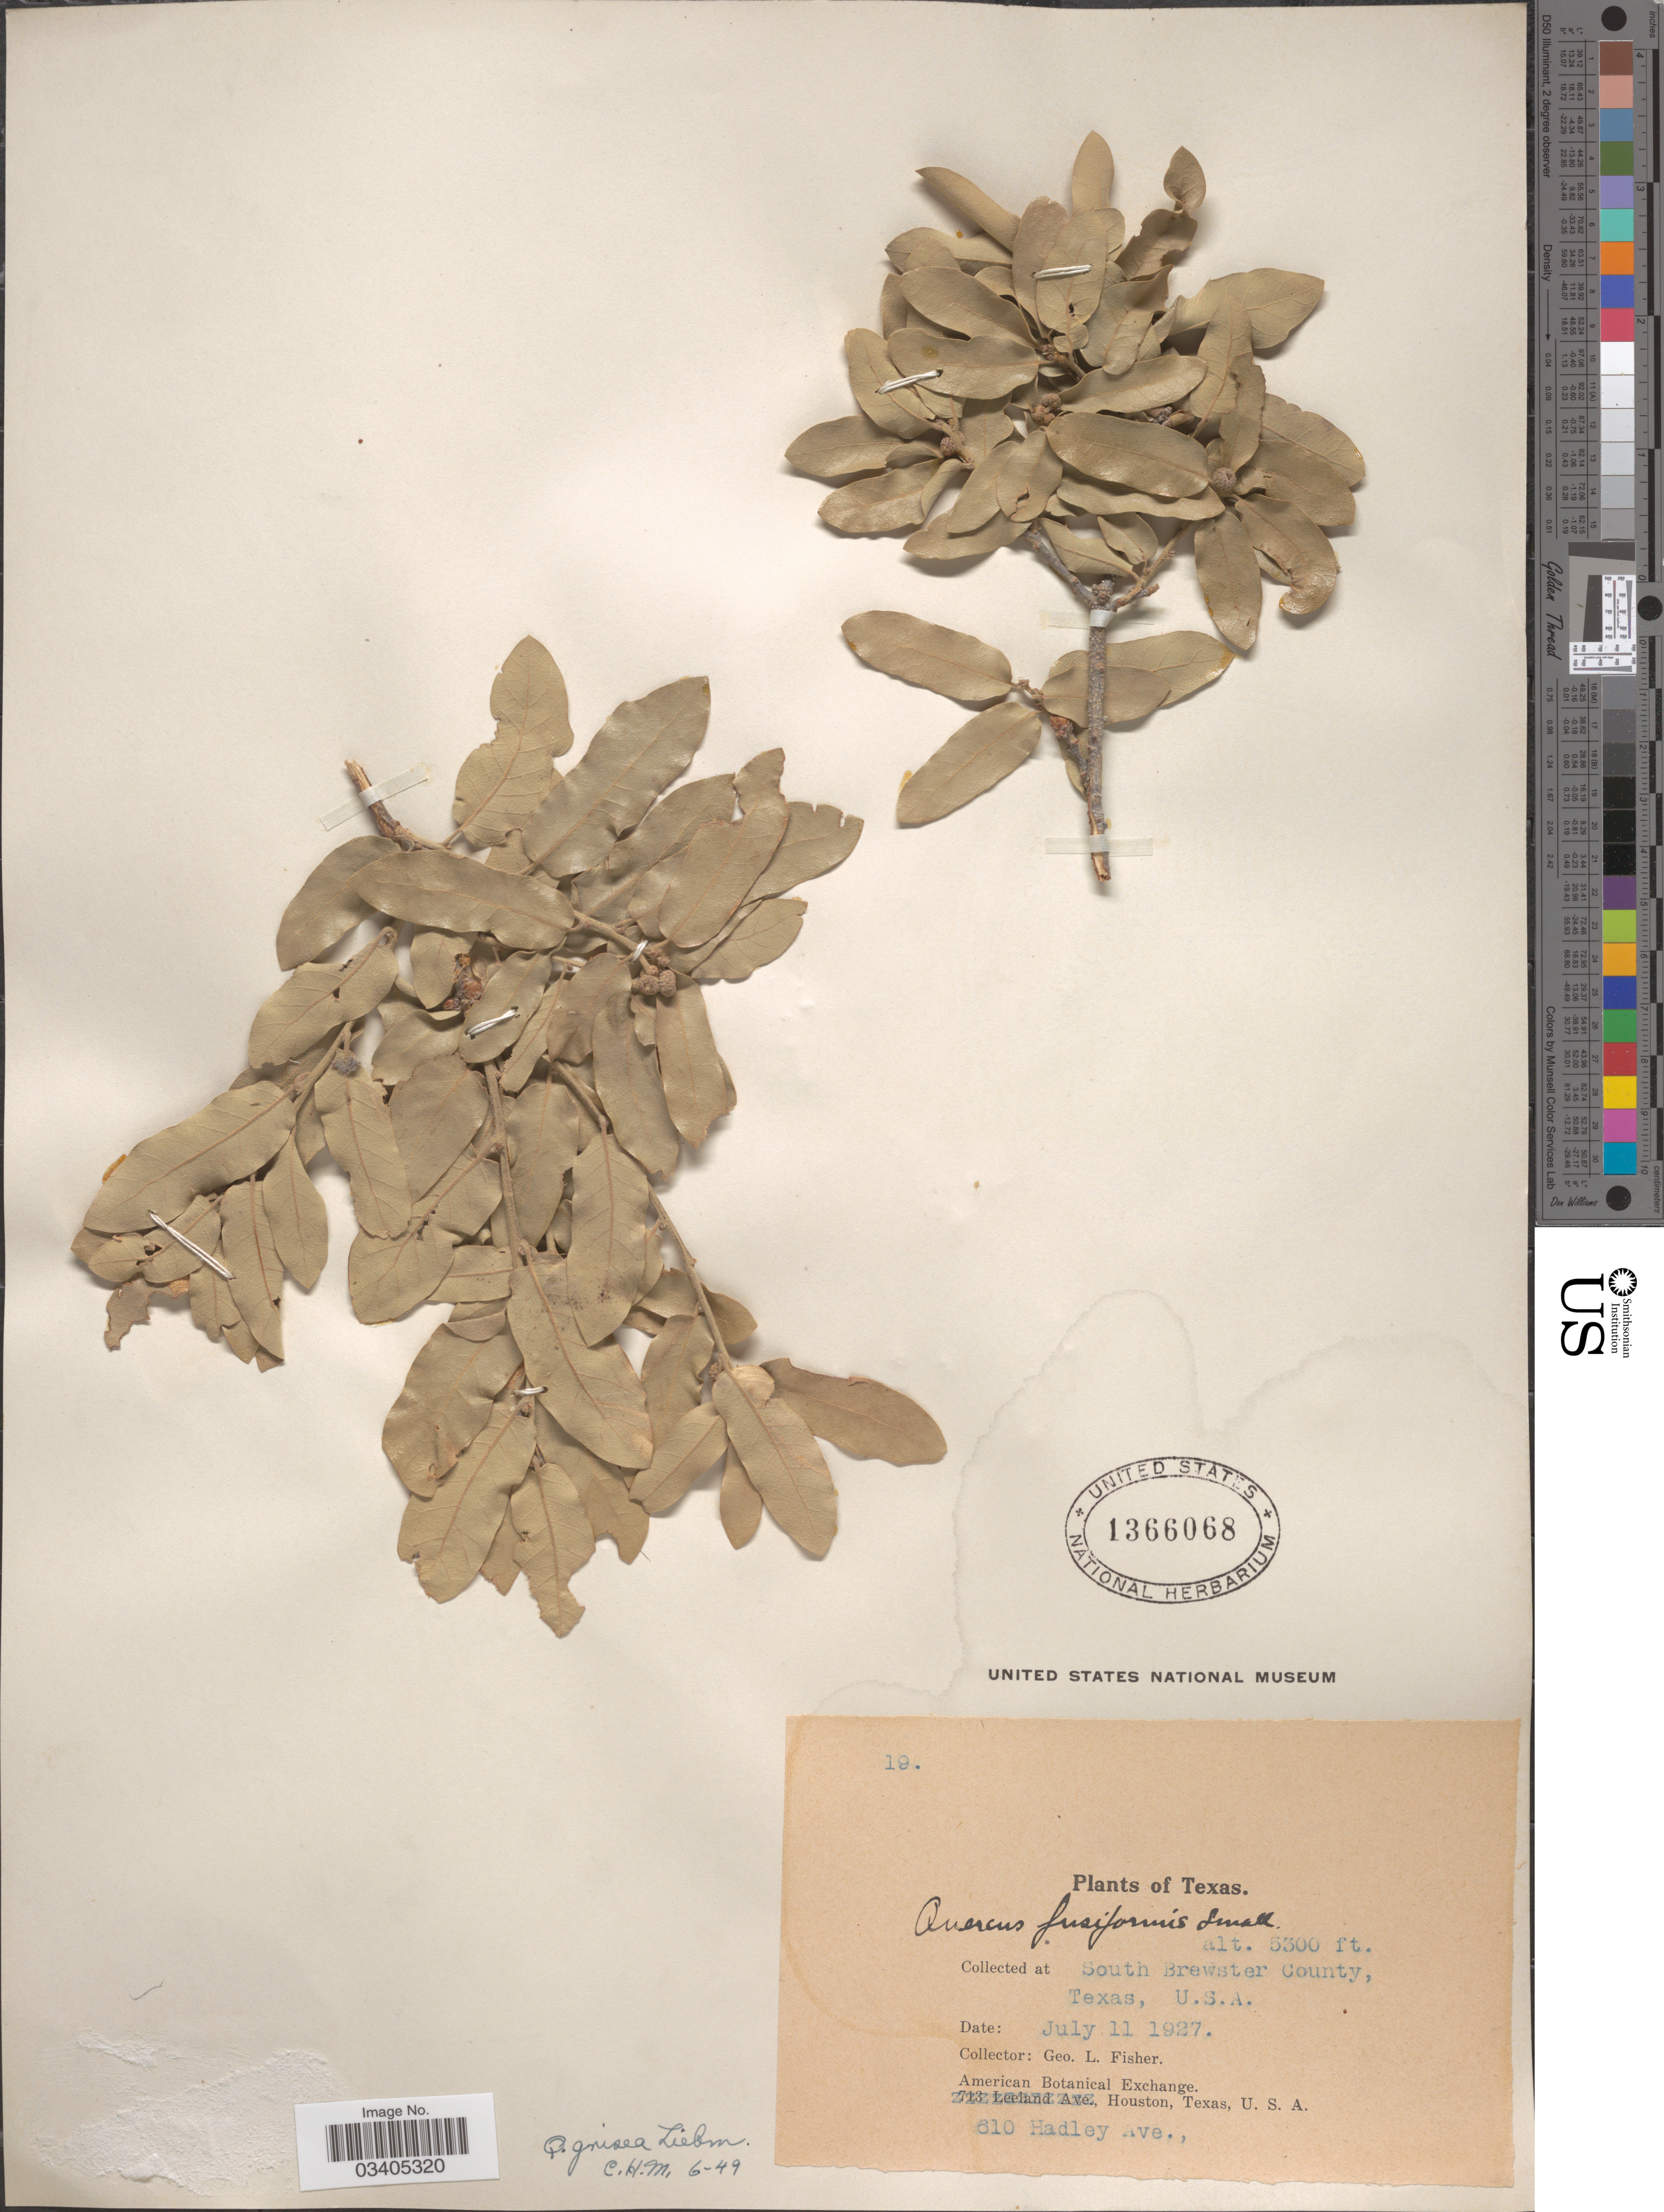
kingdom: Plantae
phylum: Tracheophyta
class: Magnoliopsida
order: Fagales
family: Fagaceae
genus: Quercus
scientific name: Quercus grisea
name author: Liebm.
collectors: G. L. Fisher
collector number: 19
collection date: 1927-07-11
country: United States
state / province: Texas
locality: South Brewster County.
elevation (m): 1615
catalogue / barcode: US 1366068